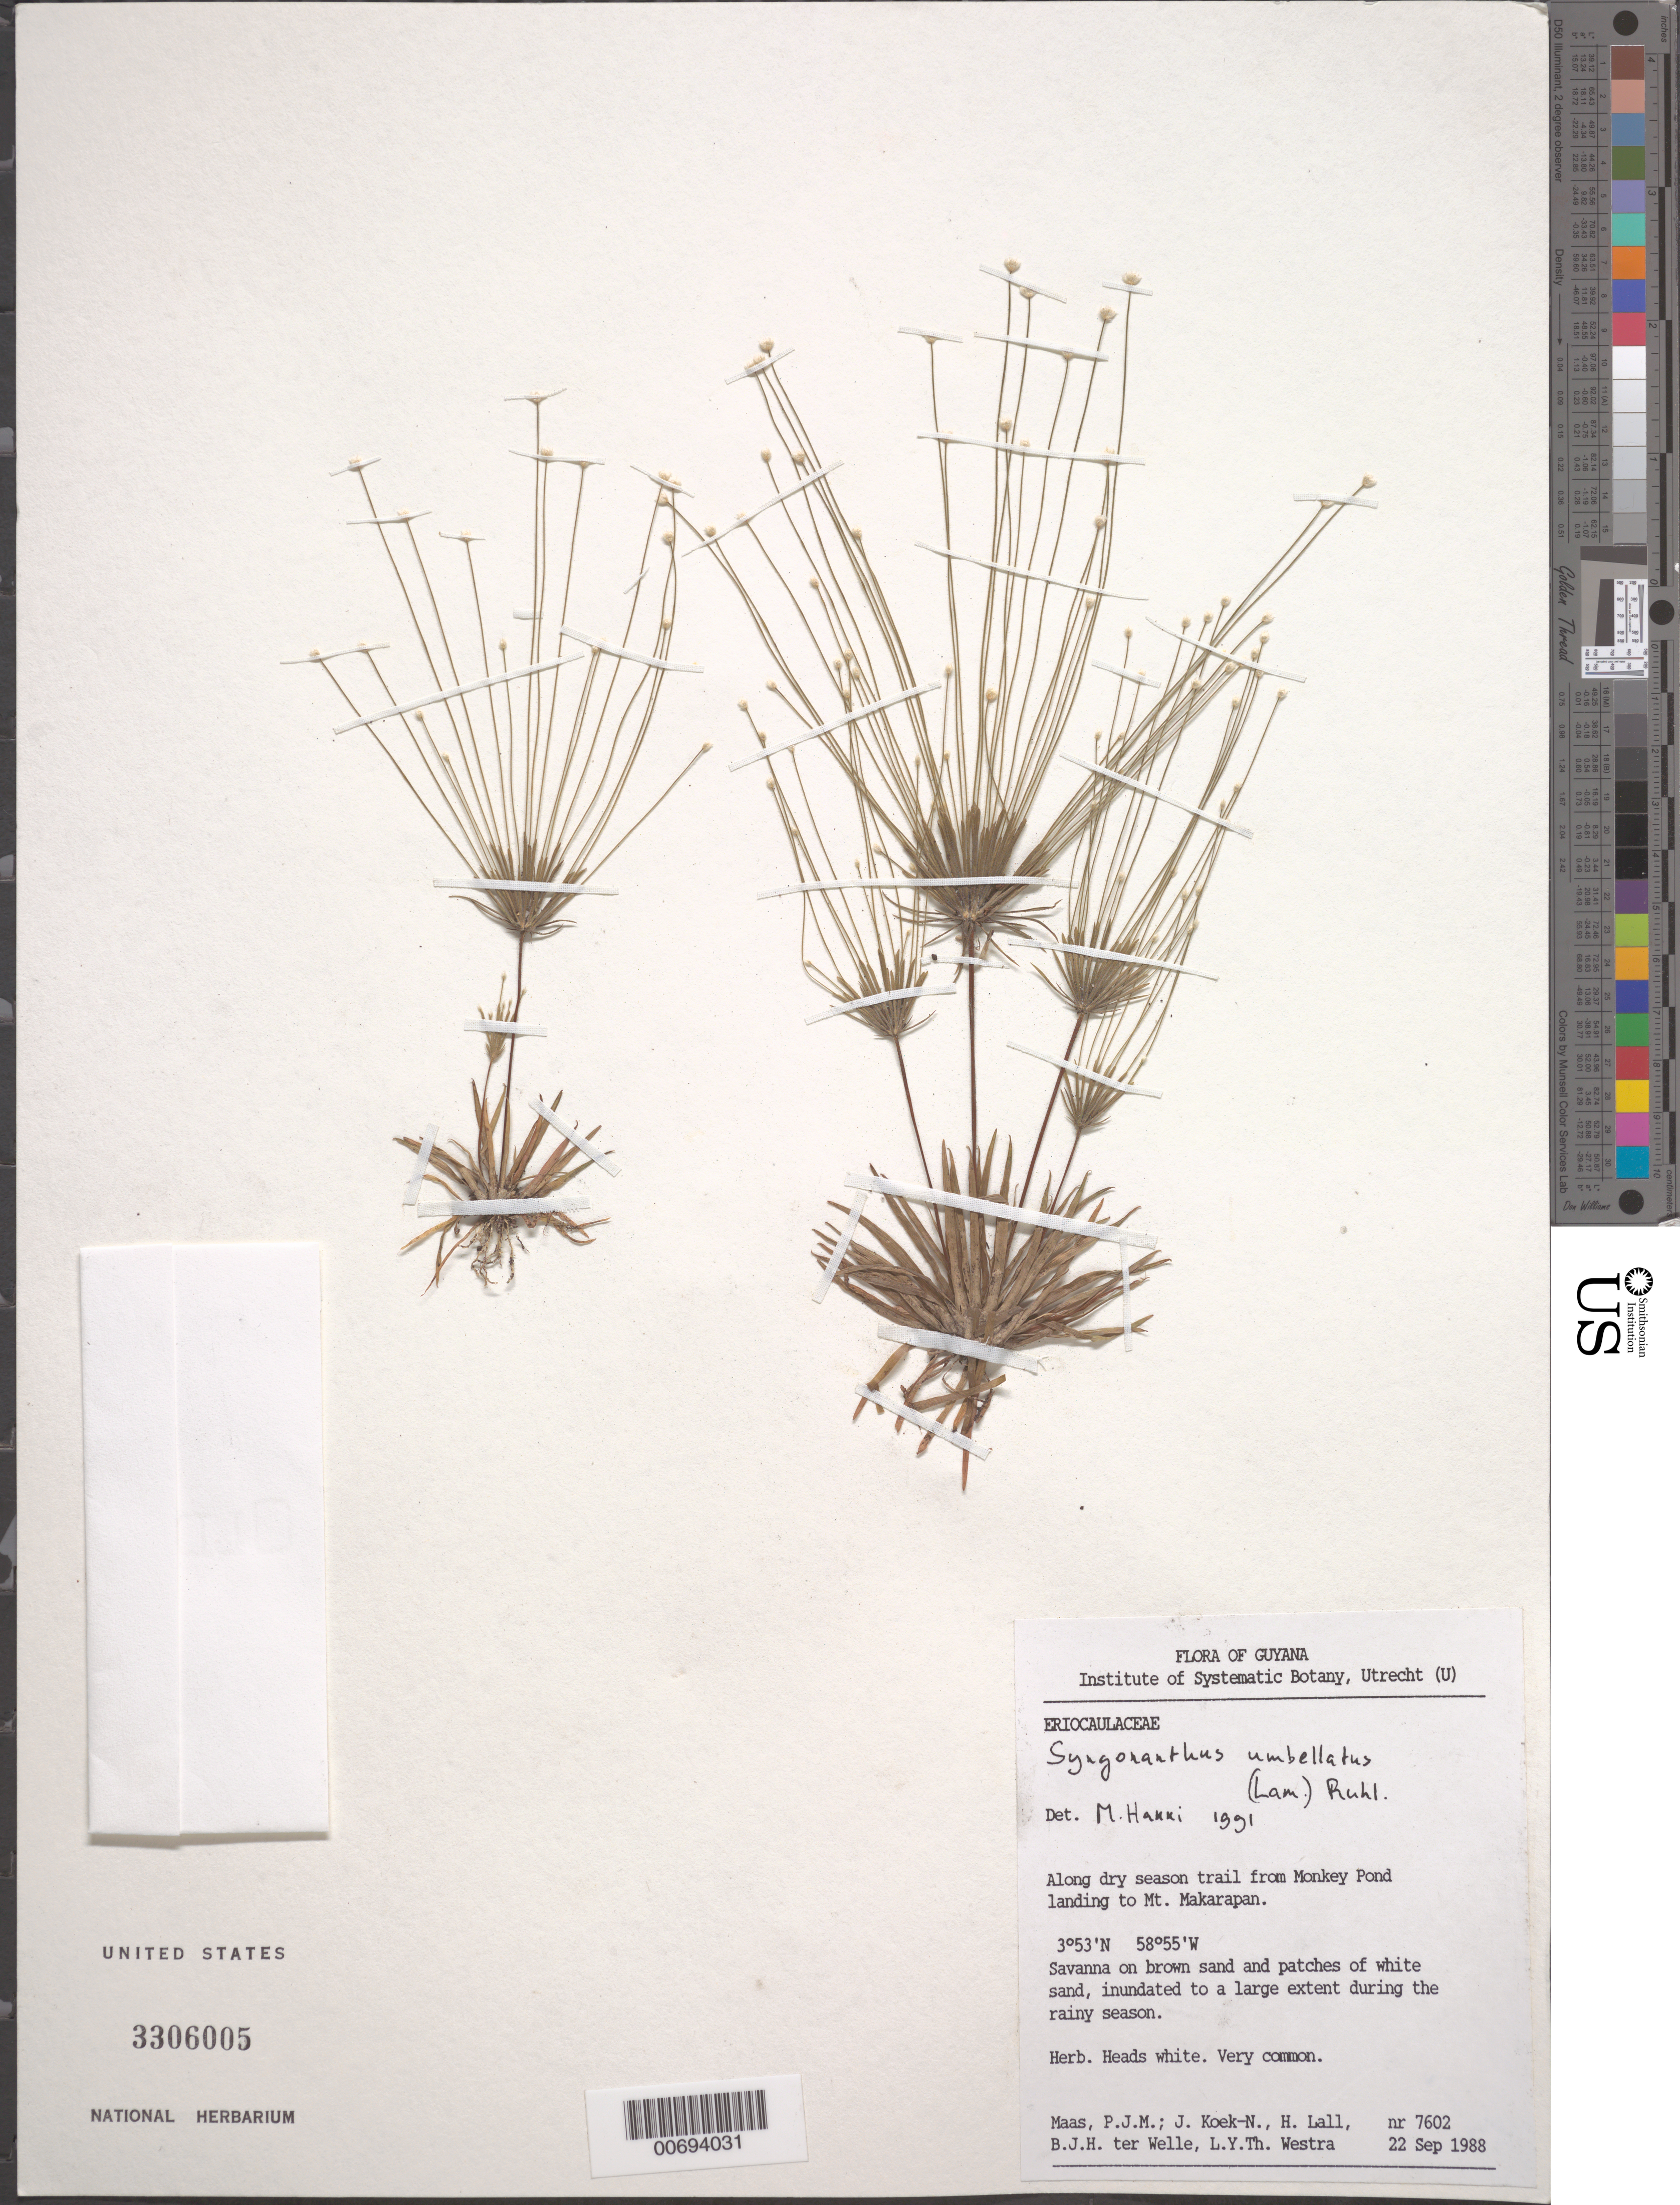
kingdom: Plantae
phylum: Tracheophyta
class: Liliopsida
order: Poales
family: Eriocaulaceae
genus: Syngonanthus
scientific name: Syngonanthus umbellatus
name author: (Lam.) Ruhland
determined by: Hakki, M. J.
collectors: P. Maas, J. Koek-Noorman, H. Lall, B. Welle & L. Y. T. Westra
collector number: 7602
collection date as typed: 22-Sep-88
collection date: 1988-09-22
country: Guyana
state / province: U. Takutu-U. Essequibo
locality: Monkey Pond landing, dry season trail to Mt. Makarapan; Rupununi River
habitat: Savanna on brown sand and patches of white sand, inundated to a large extent during the raineiy season.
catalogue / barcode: US 3306005